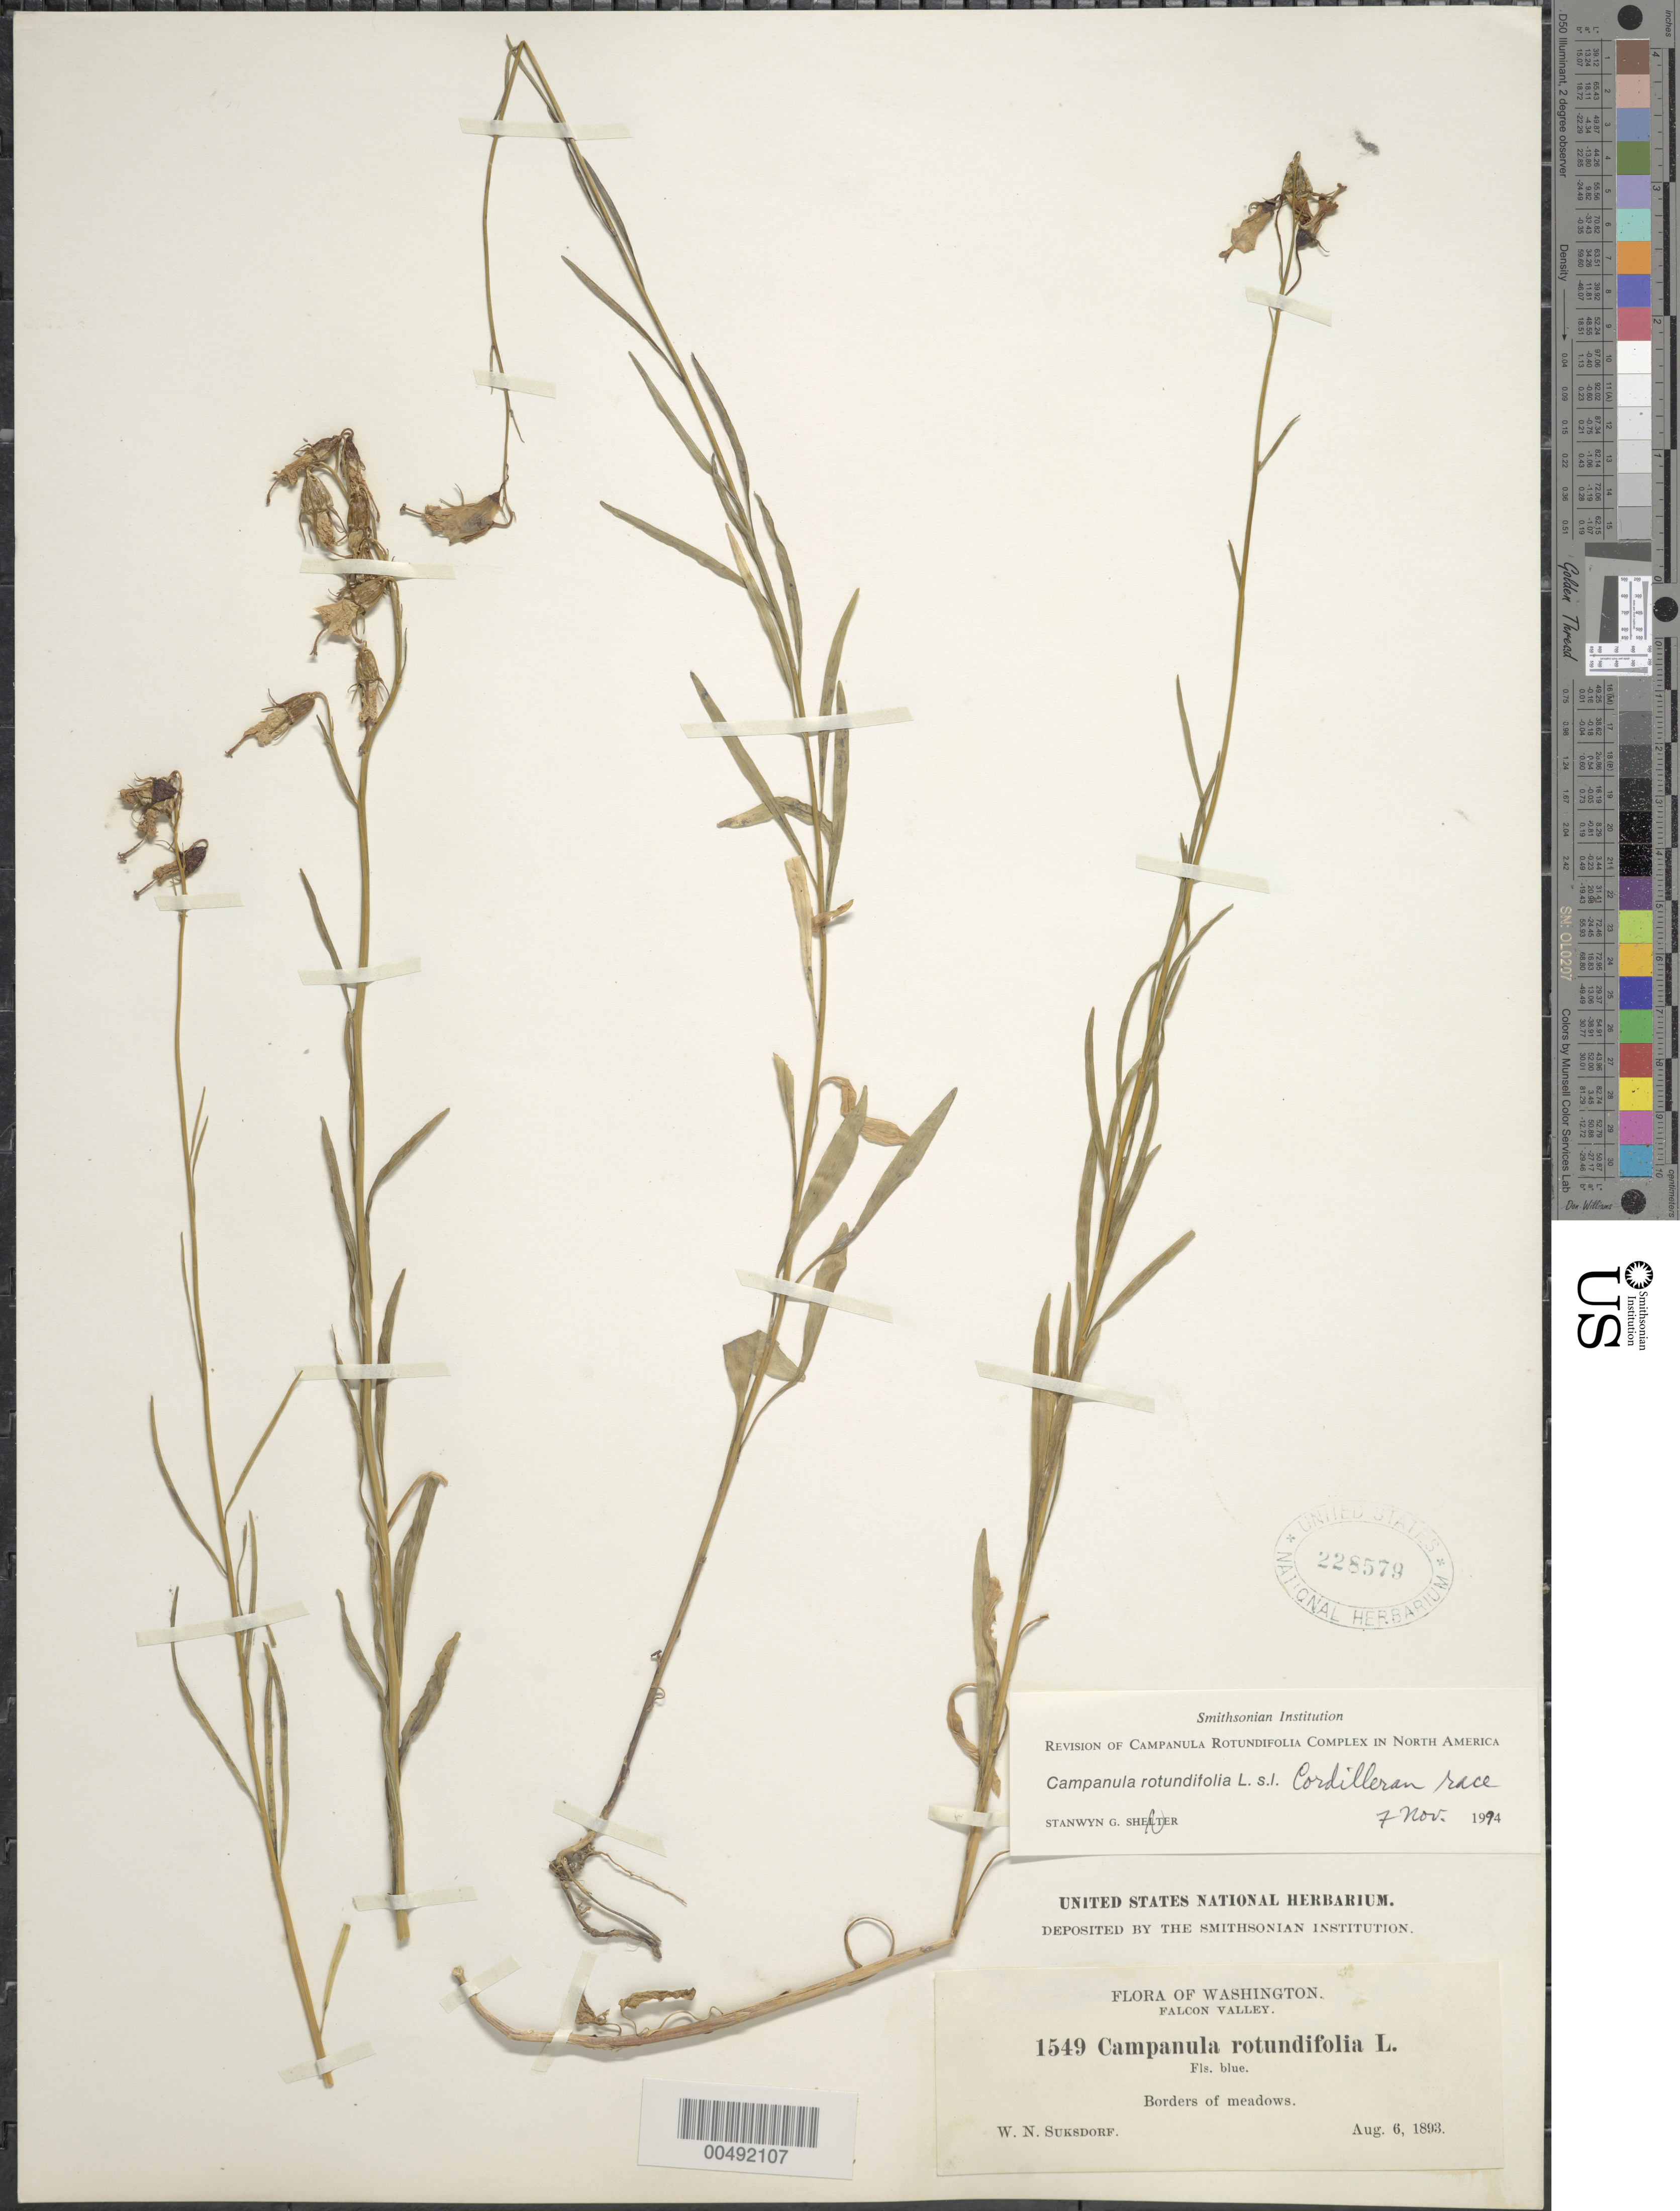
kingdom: Plantae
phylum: Tracheophyta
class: Magnoliopsida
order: Asterales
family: Campanulaceae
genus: Campanula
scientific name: Campanula rotundifolia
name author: L.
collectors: W. N. Suksdorf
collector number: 1549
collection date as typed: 06 Aug 1893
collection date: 1893-08-06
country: United States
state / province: Washington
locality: Falcon Valley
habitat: borders of meadows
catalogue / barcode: US 228579